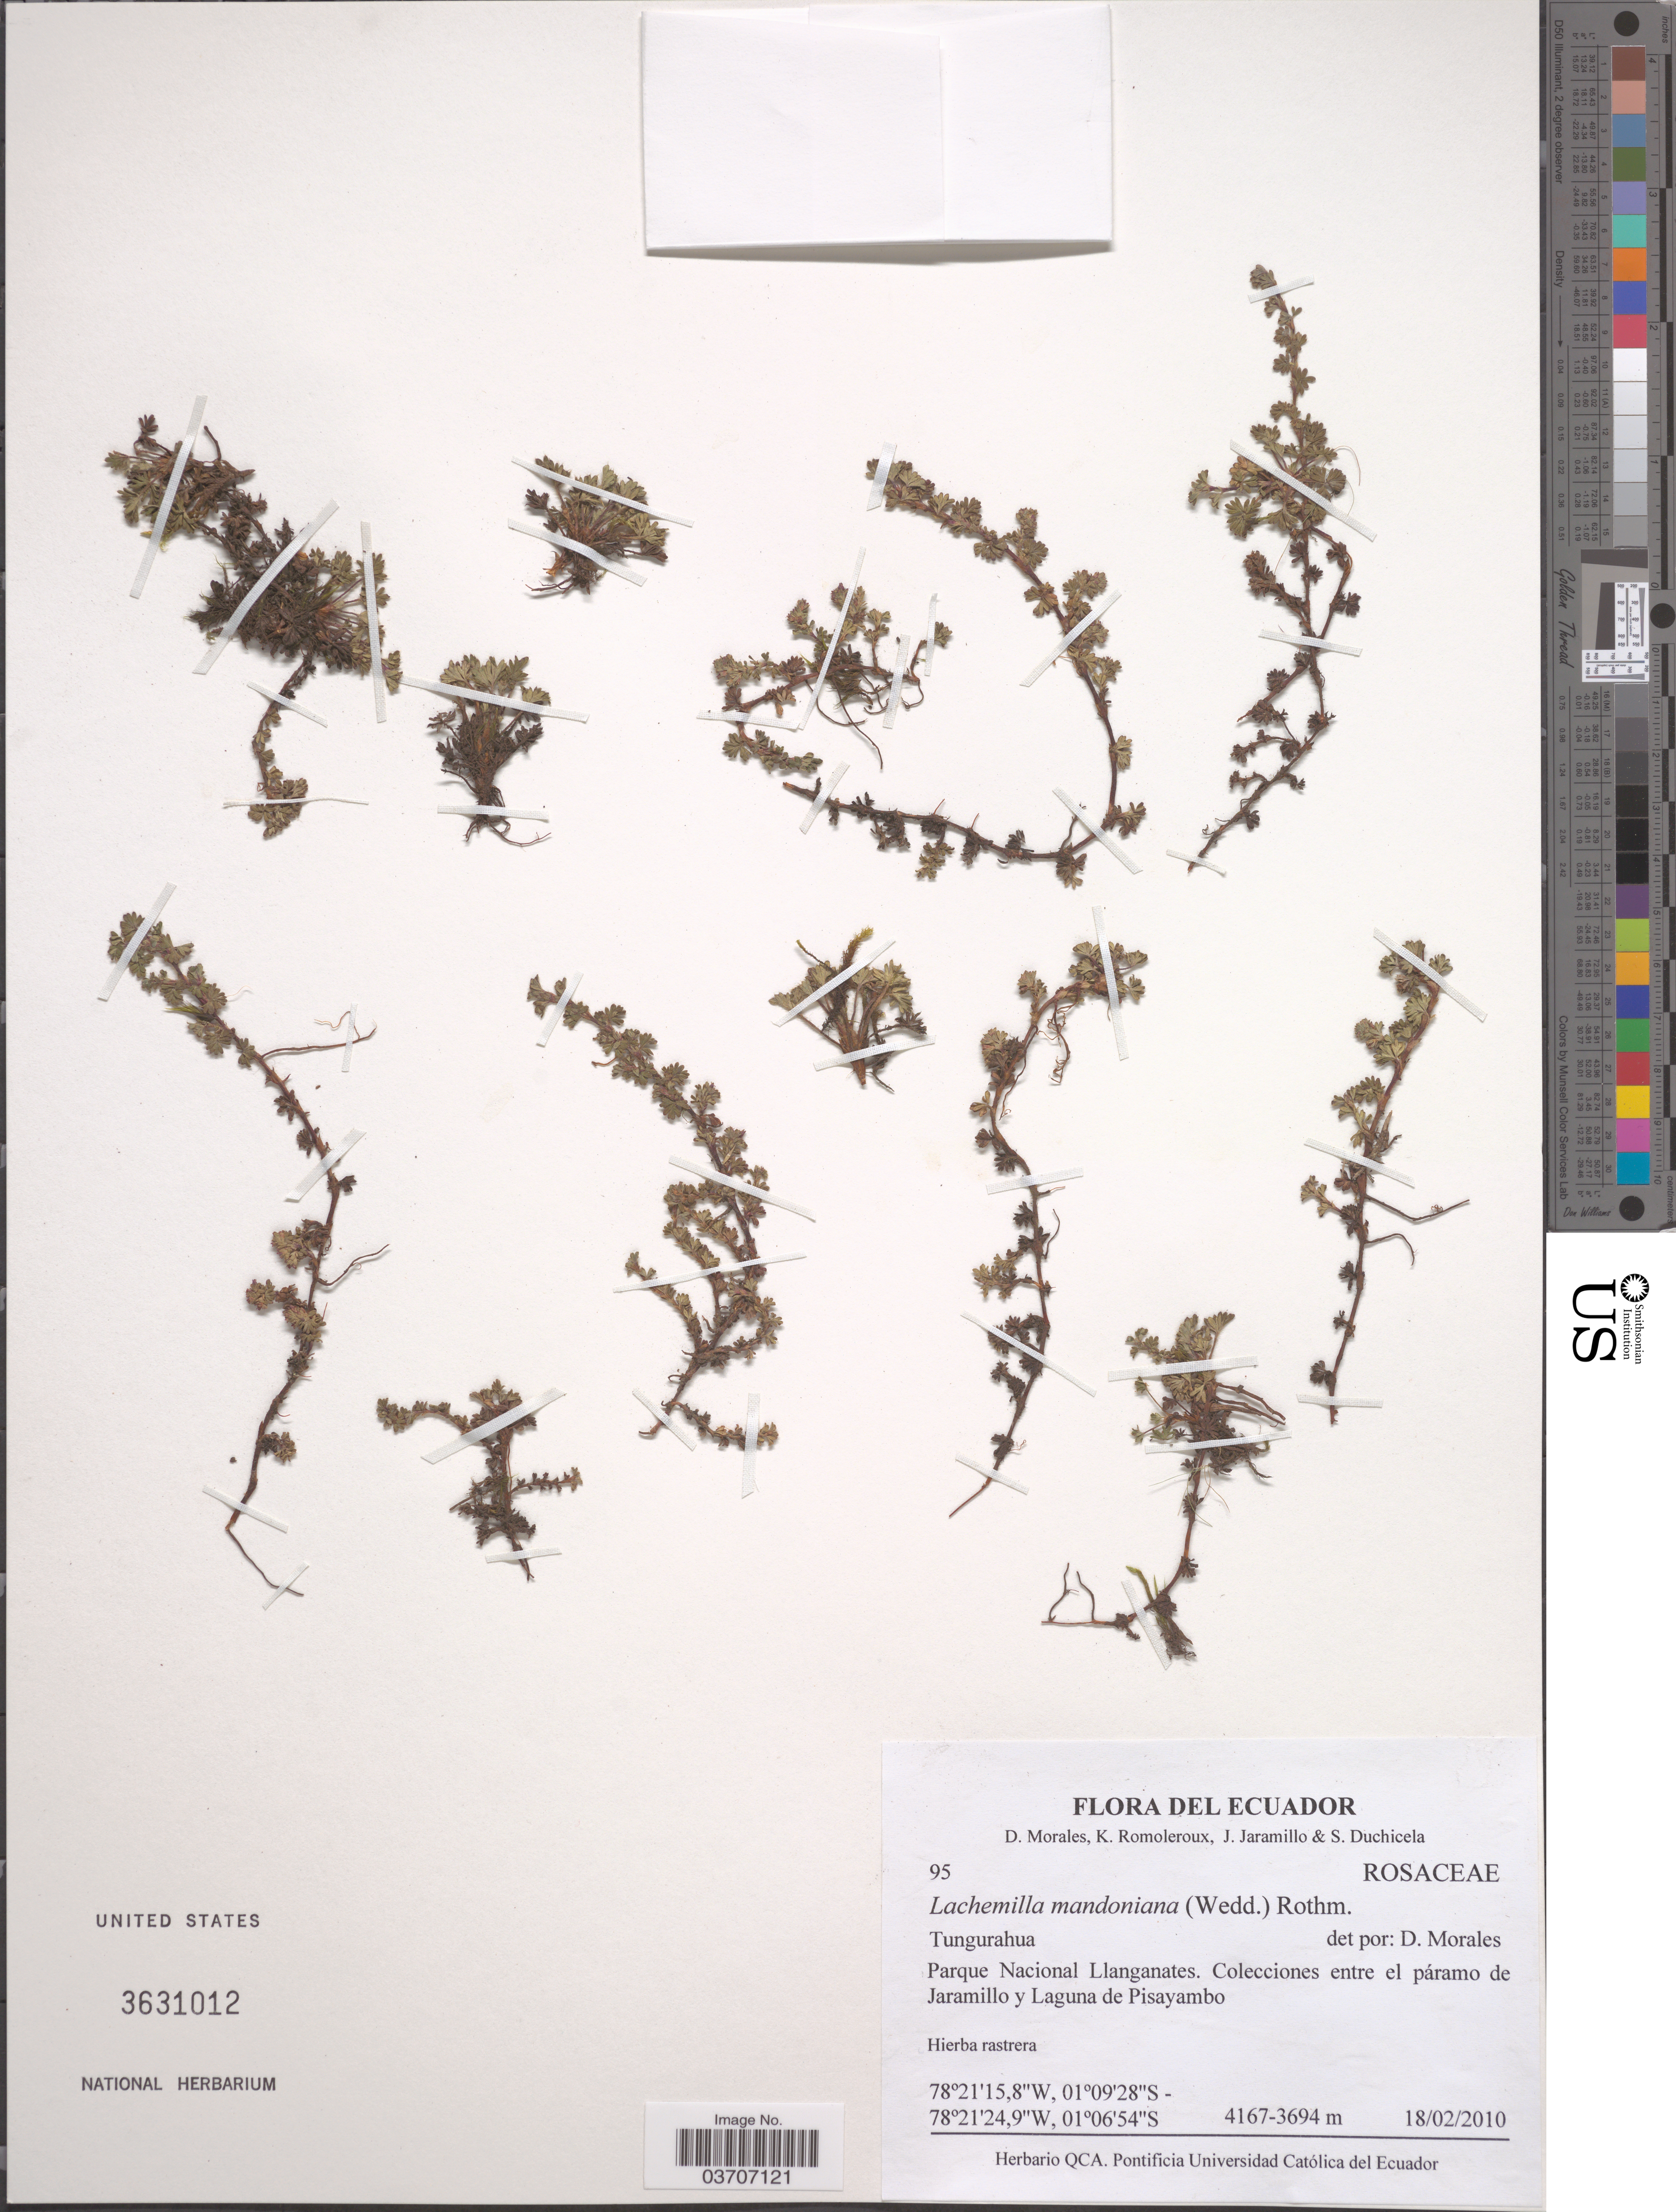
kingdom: Plantae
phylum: Tracheophyta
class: Magnoliopsida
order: Rosales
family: Rosaceae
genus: Lachemilla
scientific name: Lachemilla mandoniana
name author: (Wedd.) Rothm.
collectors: D. Morales, K. Romoleroux, J. Jaramillo & S. Duchicela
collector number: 95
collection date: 2010-02-18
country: Ecuador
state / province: Tungurahua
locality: Parque Nacional Llanganates. Colecciones entre el páramo de Jaramillo y Laguna de Pisayambo.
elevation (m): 3694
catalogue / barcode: US 3631012